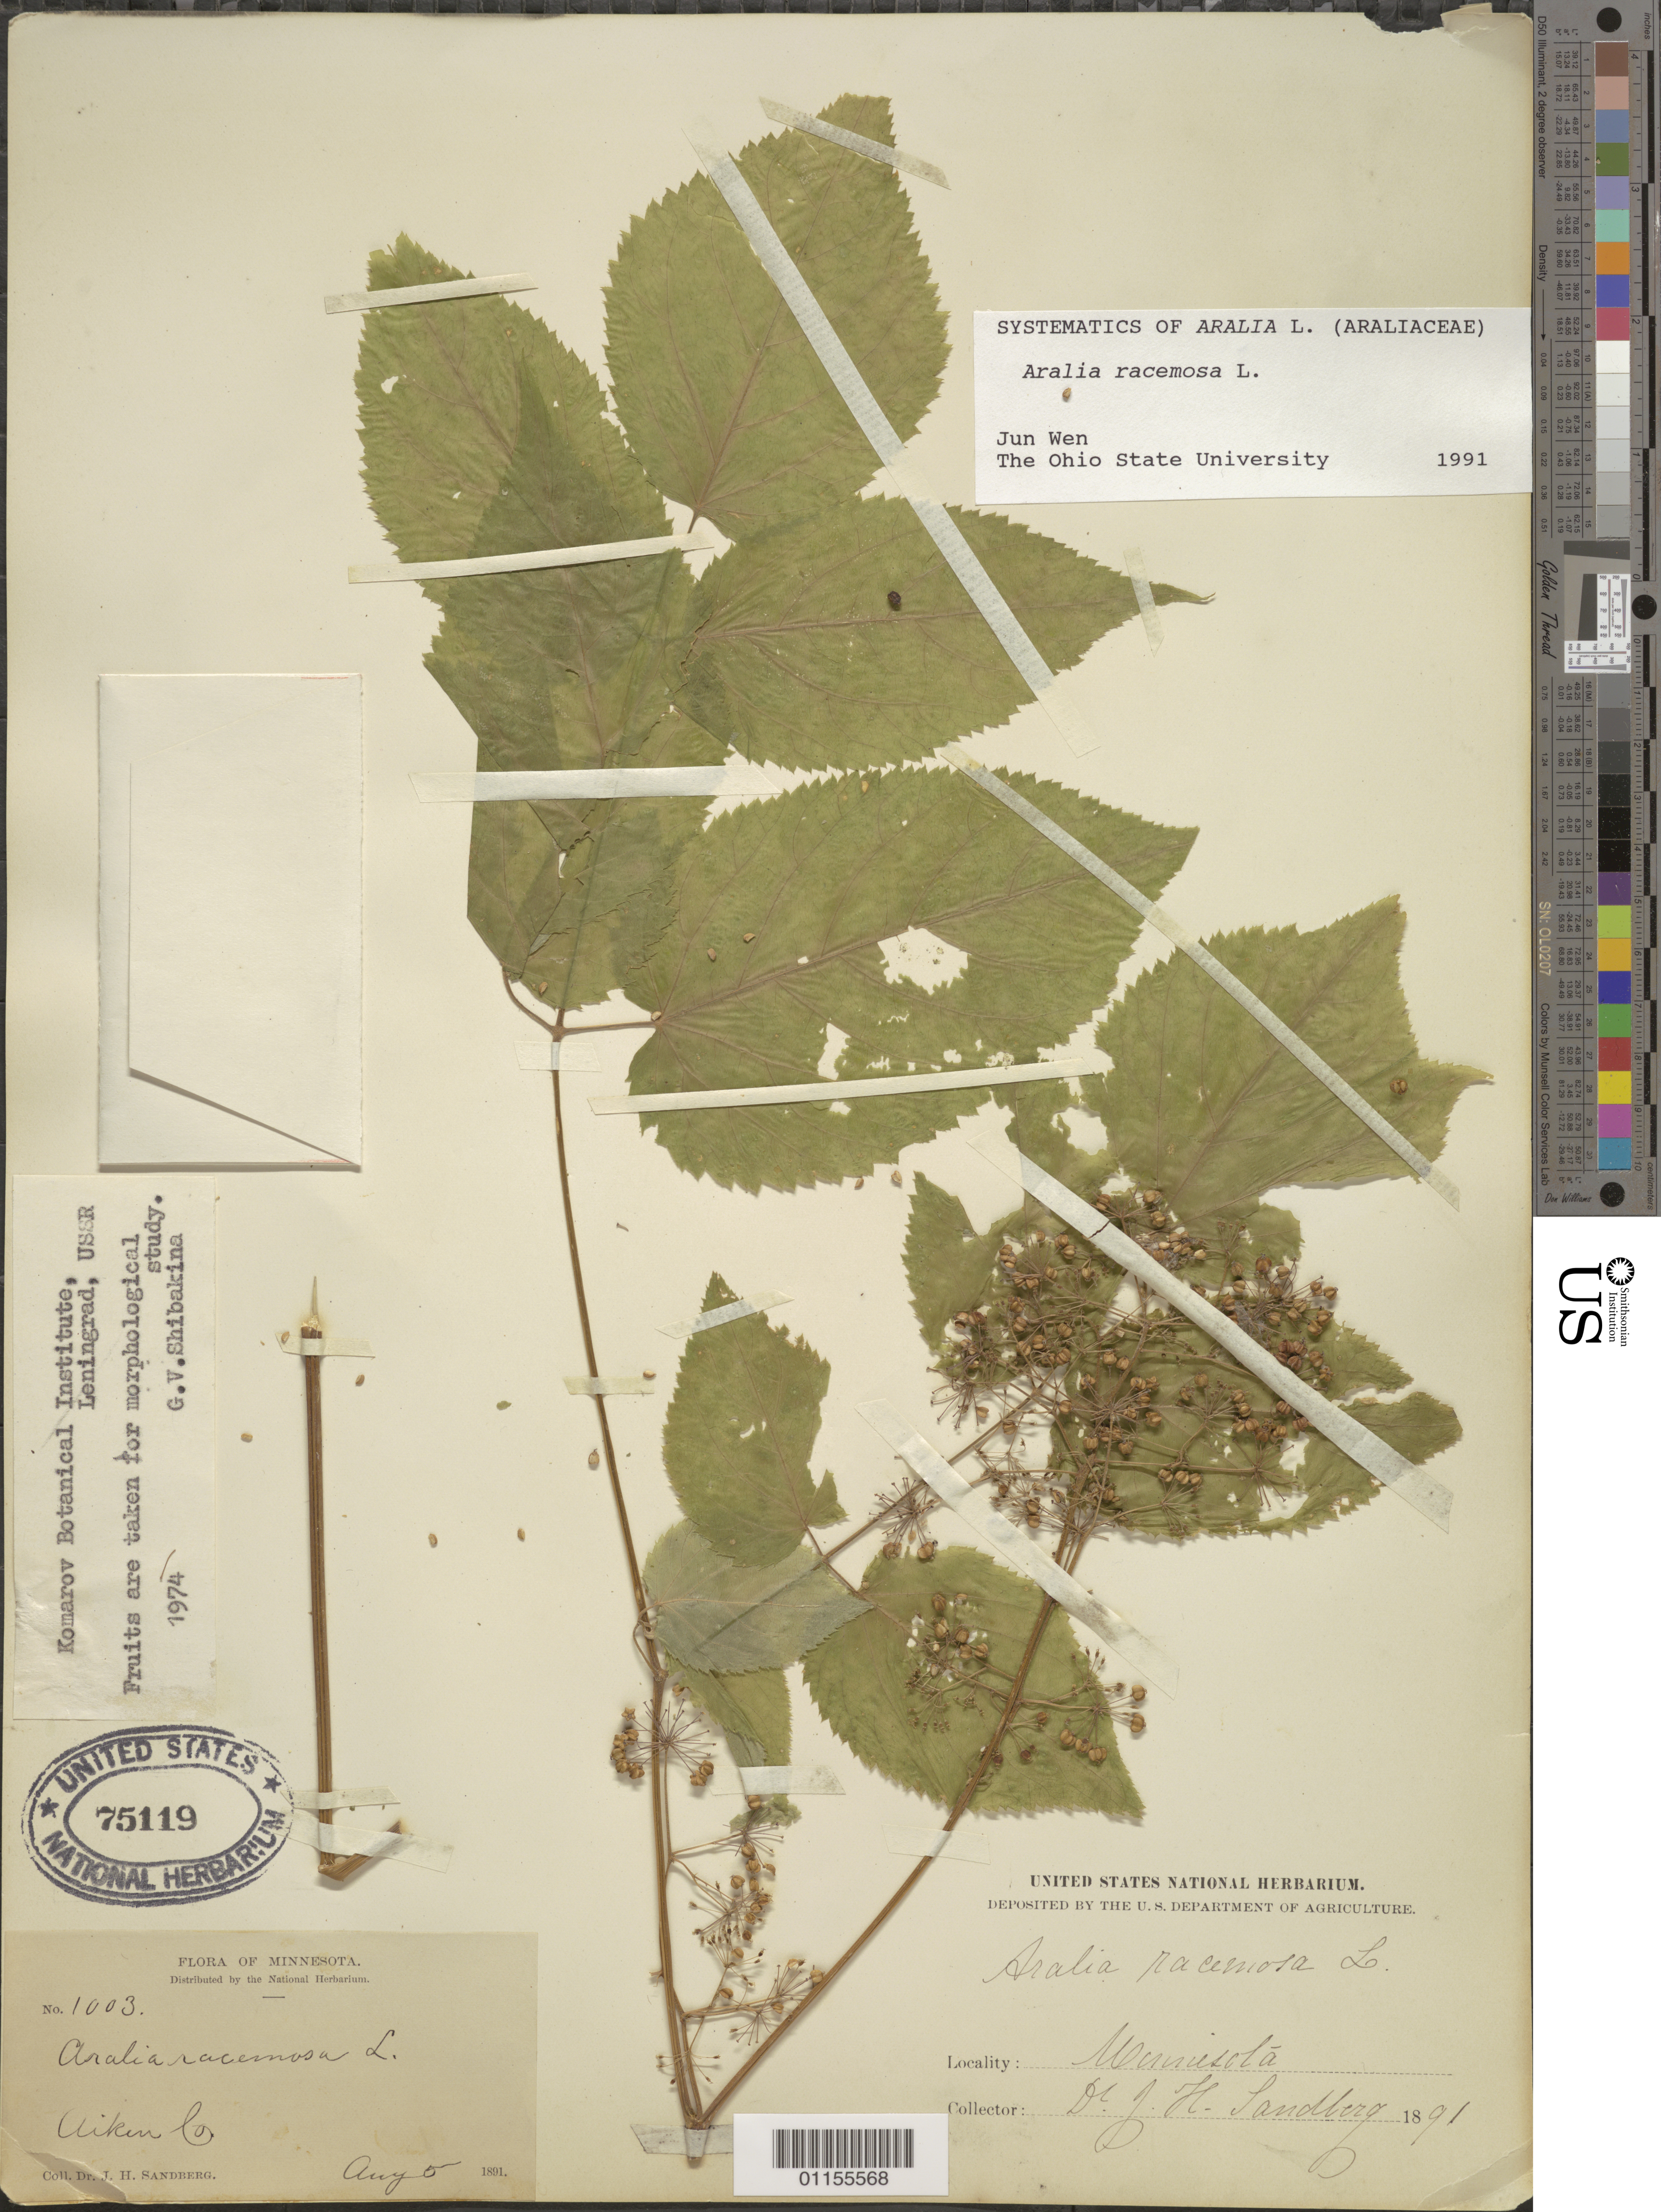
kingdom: Plantae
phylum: Tracheophyta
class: Magnoliopsida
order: Apiales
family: Araliaceae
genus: Aralia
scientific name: Aralia racemosa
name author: L.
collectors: J. H. Sandberg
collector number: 1003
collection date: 1891-08-05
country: United States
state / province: Minnesota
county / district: Aitken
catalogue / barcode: US 75119